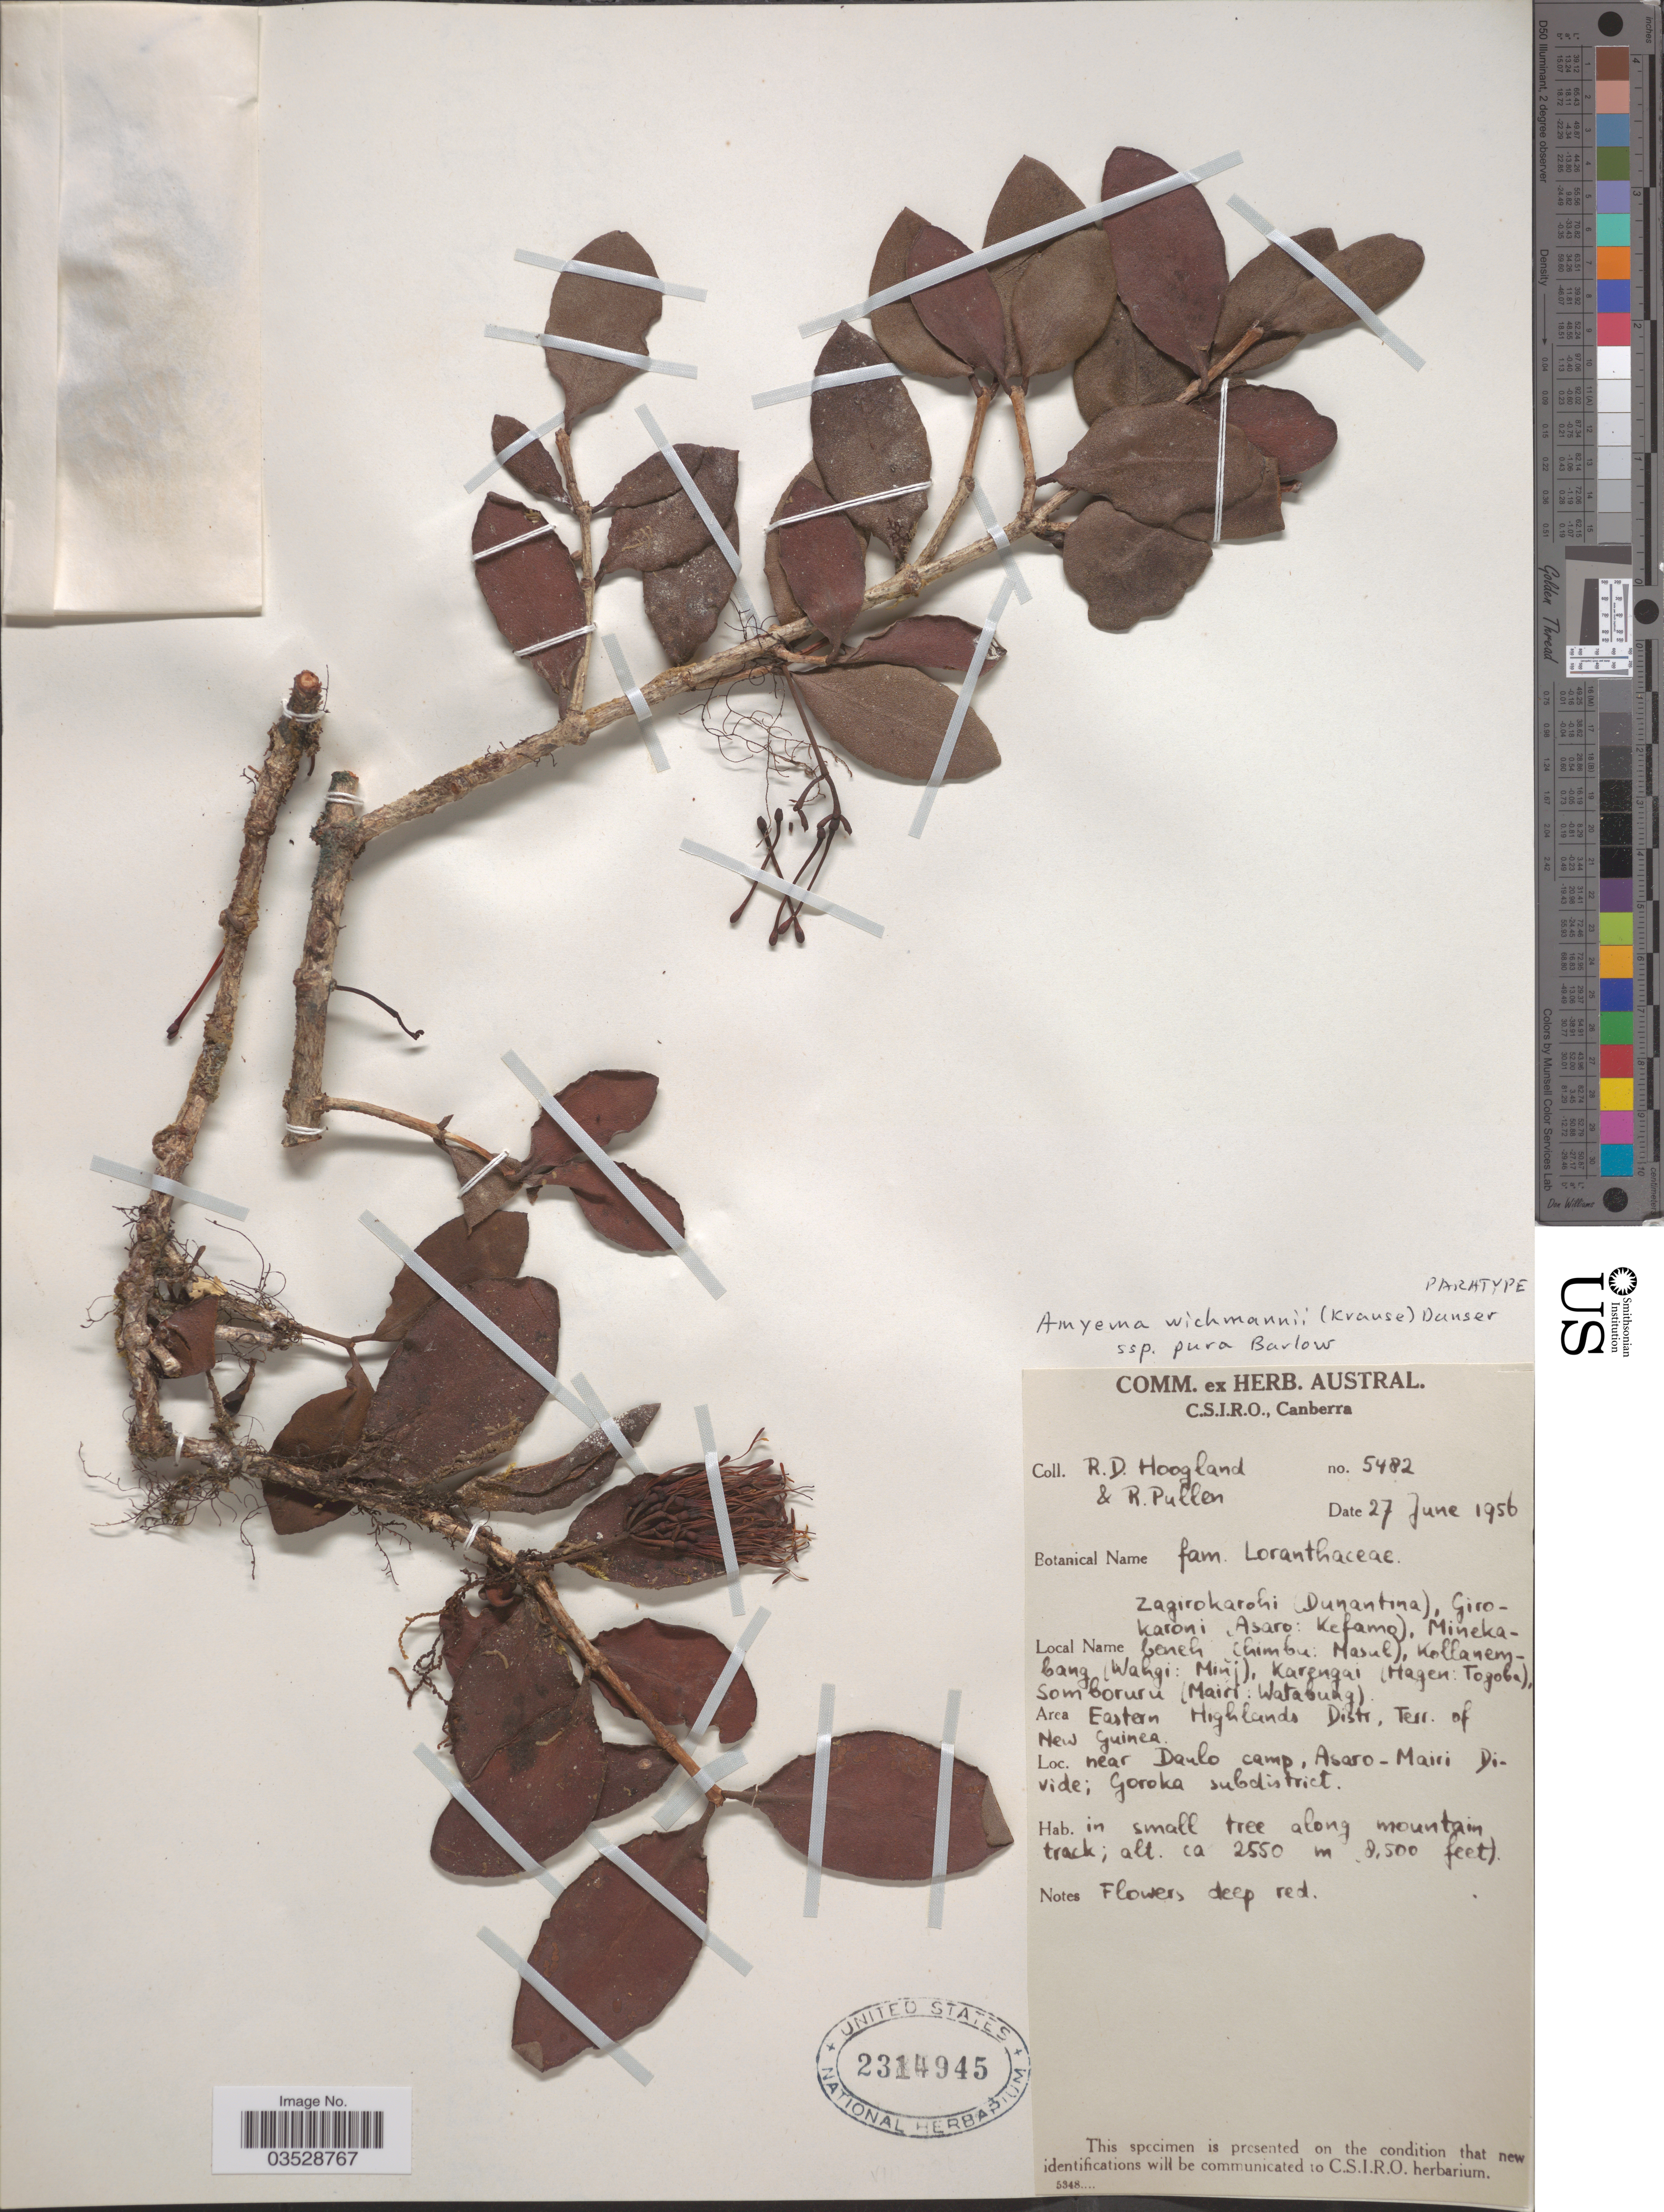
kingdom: Plantae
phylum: Tracheophyta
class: Magnoliopsida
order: Santalales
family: Loranthaceae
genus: Amyema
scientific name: Amyema wichmannii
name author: (K. Krause) Danser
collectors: R. D. Hoogland & R. Pullen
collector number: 5482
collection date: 1956-06-27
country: Papua New Guinea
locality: Eastern Highlands Distr., Terr. of New Guinea. Near Daulo camp, Asaro-Mairi Divide; Goroka subdistrict.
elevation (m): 2591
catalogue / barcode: US 2314945